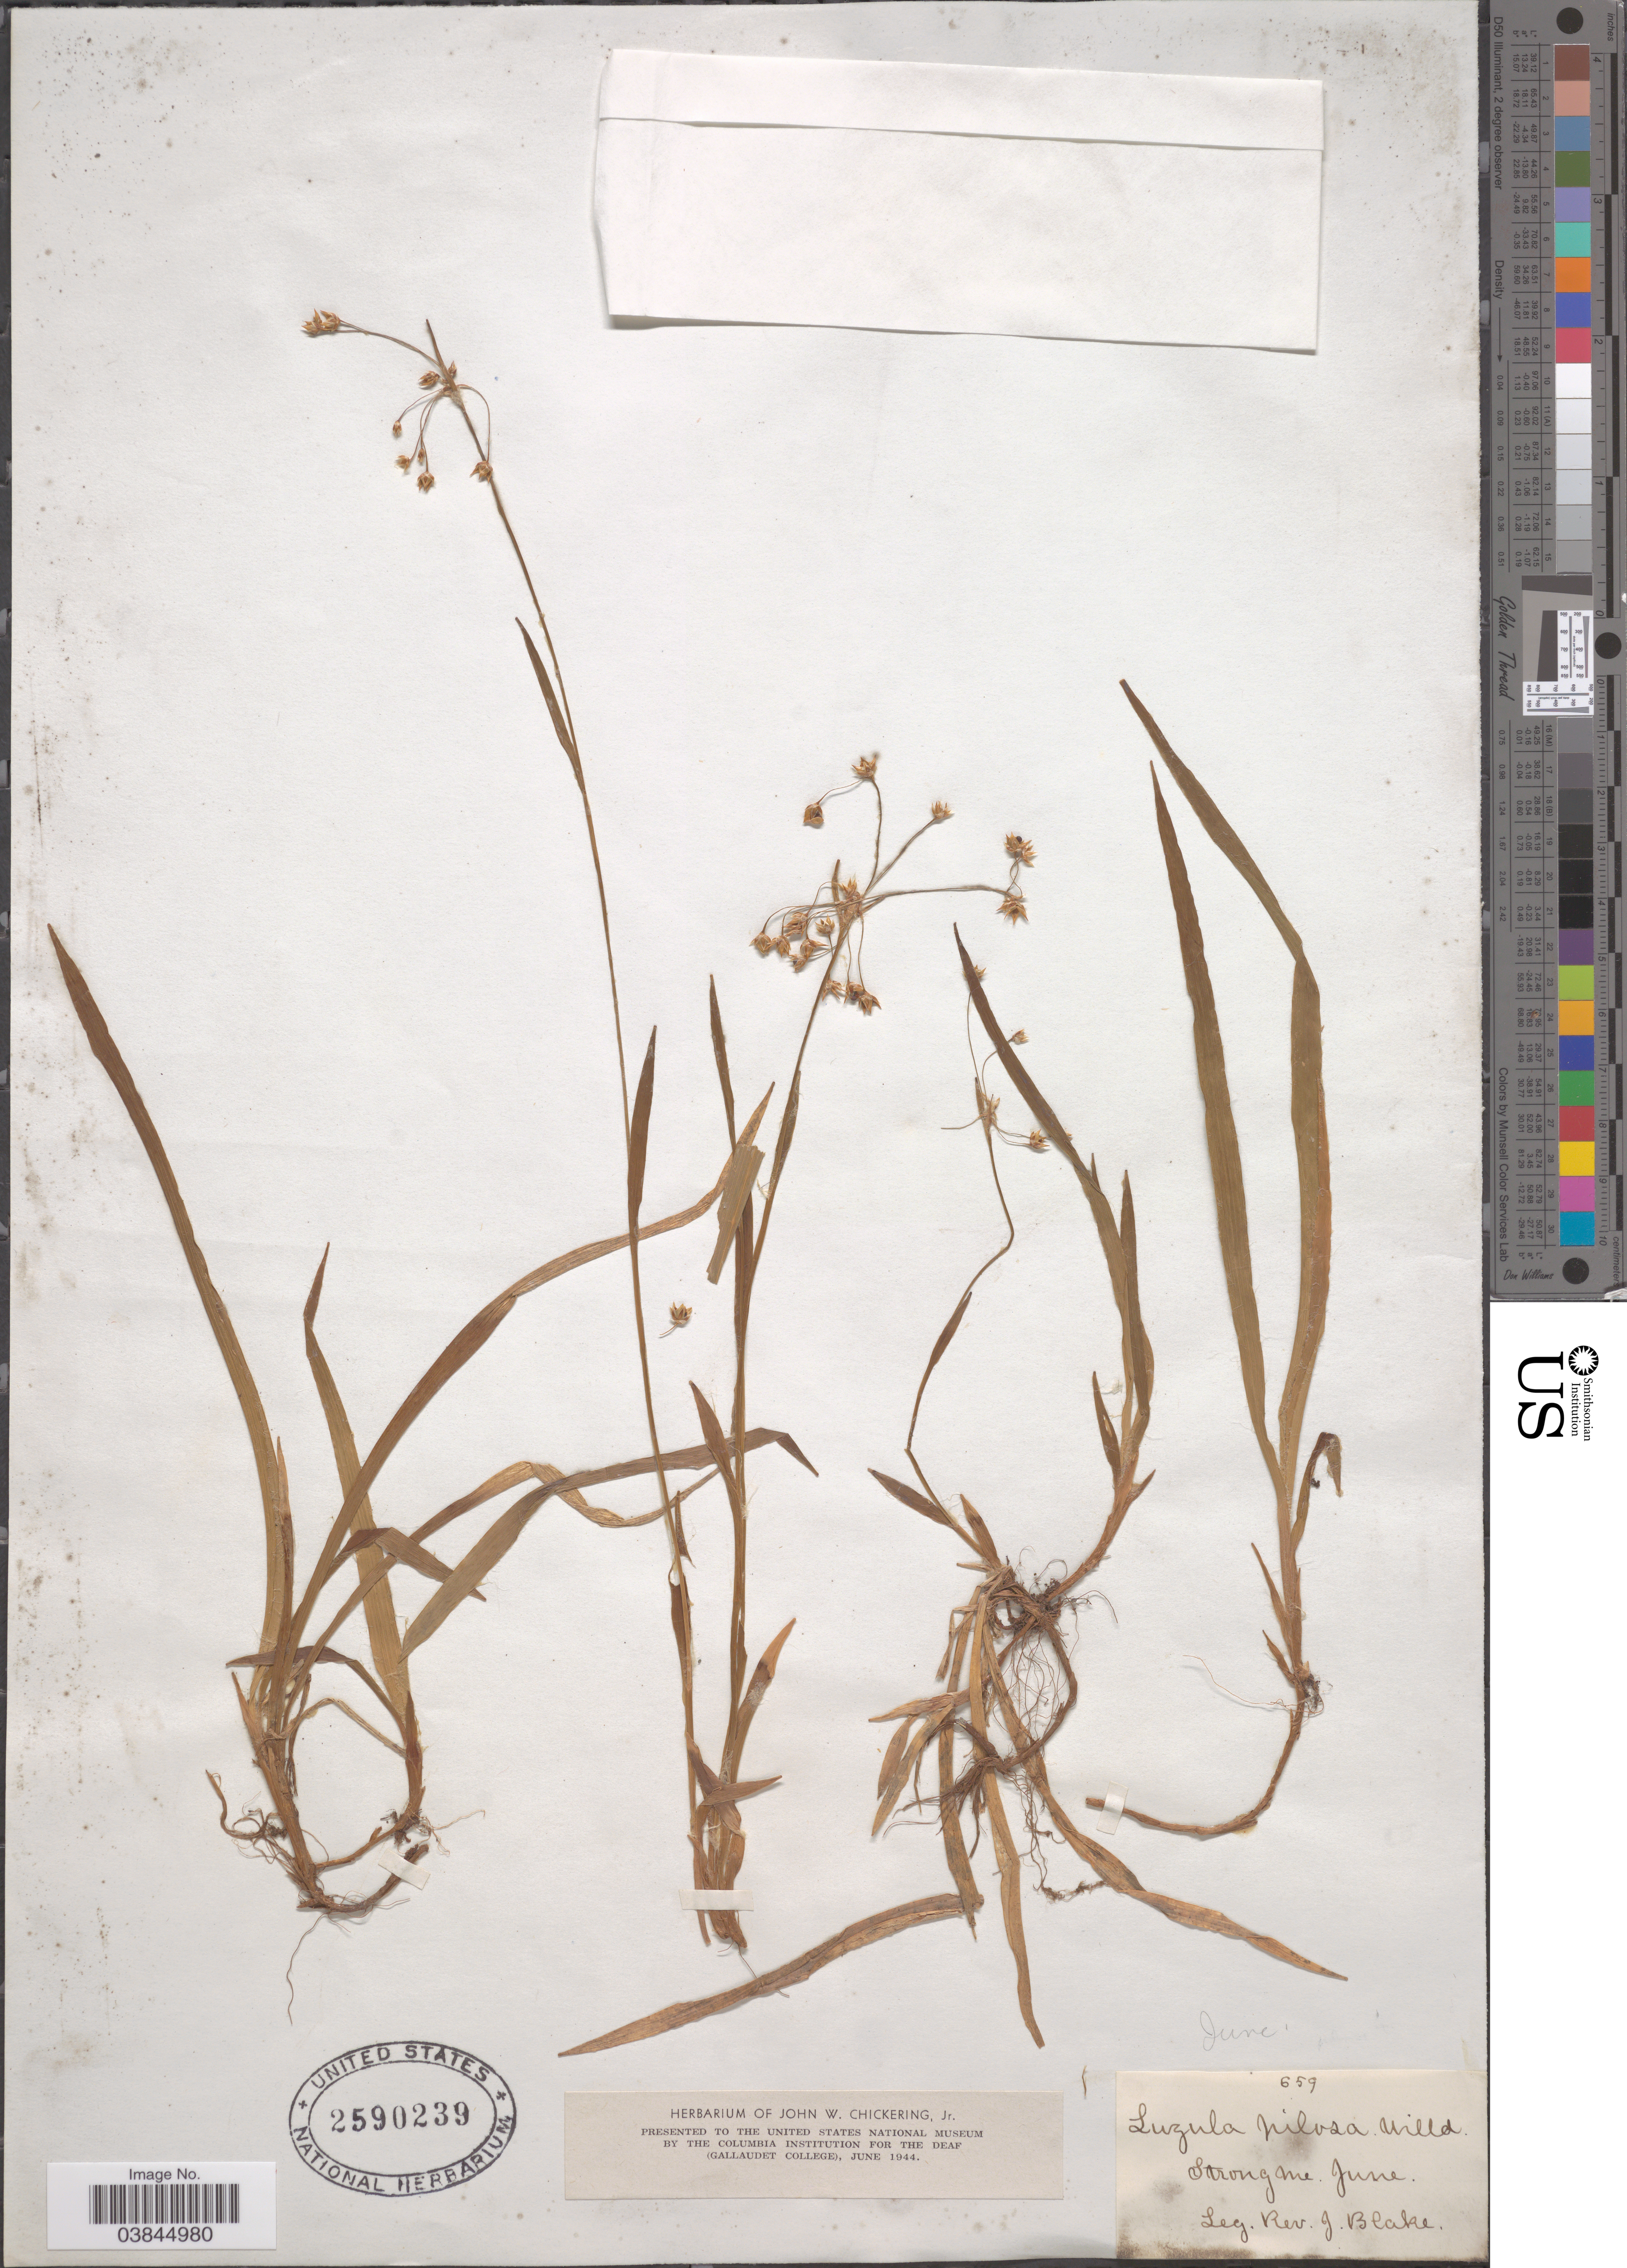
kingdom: Plantae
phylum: Tracheophyta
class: Liliopsida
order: Poales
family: Juncaceae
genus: Luzula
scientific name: Luzula acuminata var. acuminata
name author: Raf.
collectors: J. Blake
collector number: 659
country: United States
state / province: Maine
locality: Strong.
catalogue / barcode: US 2590239